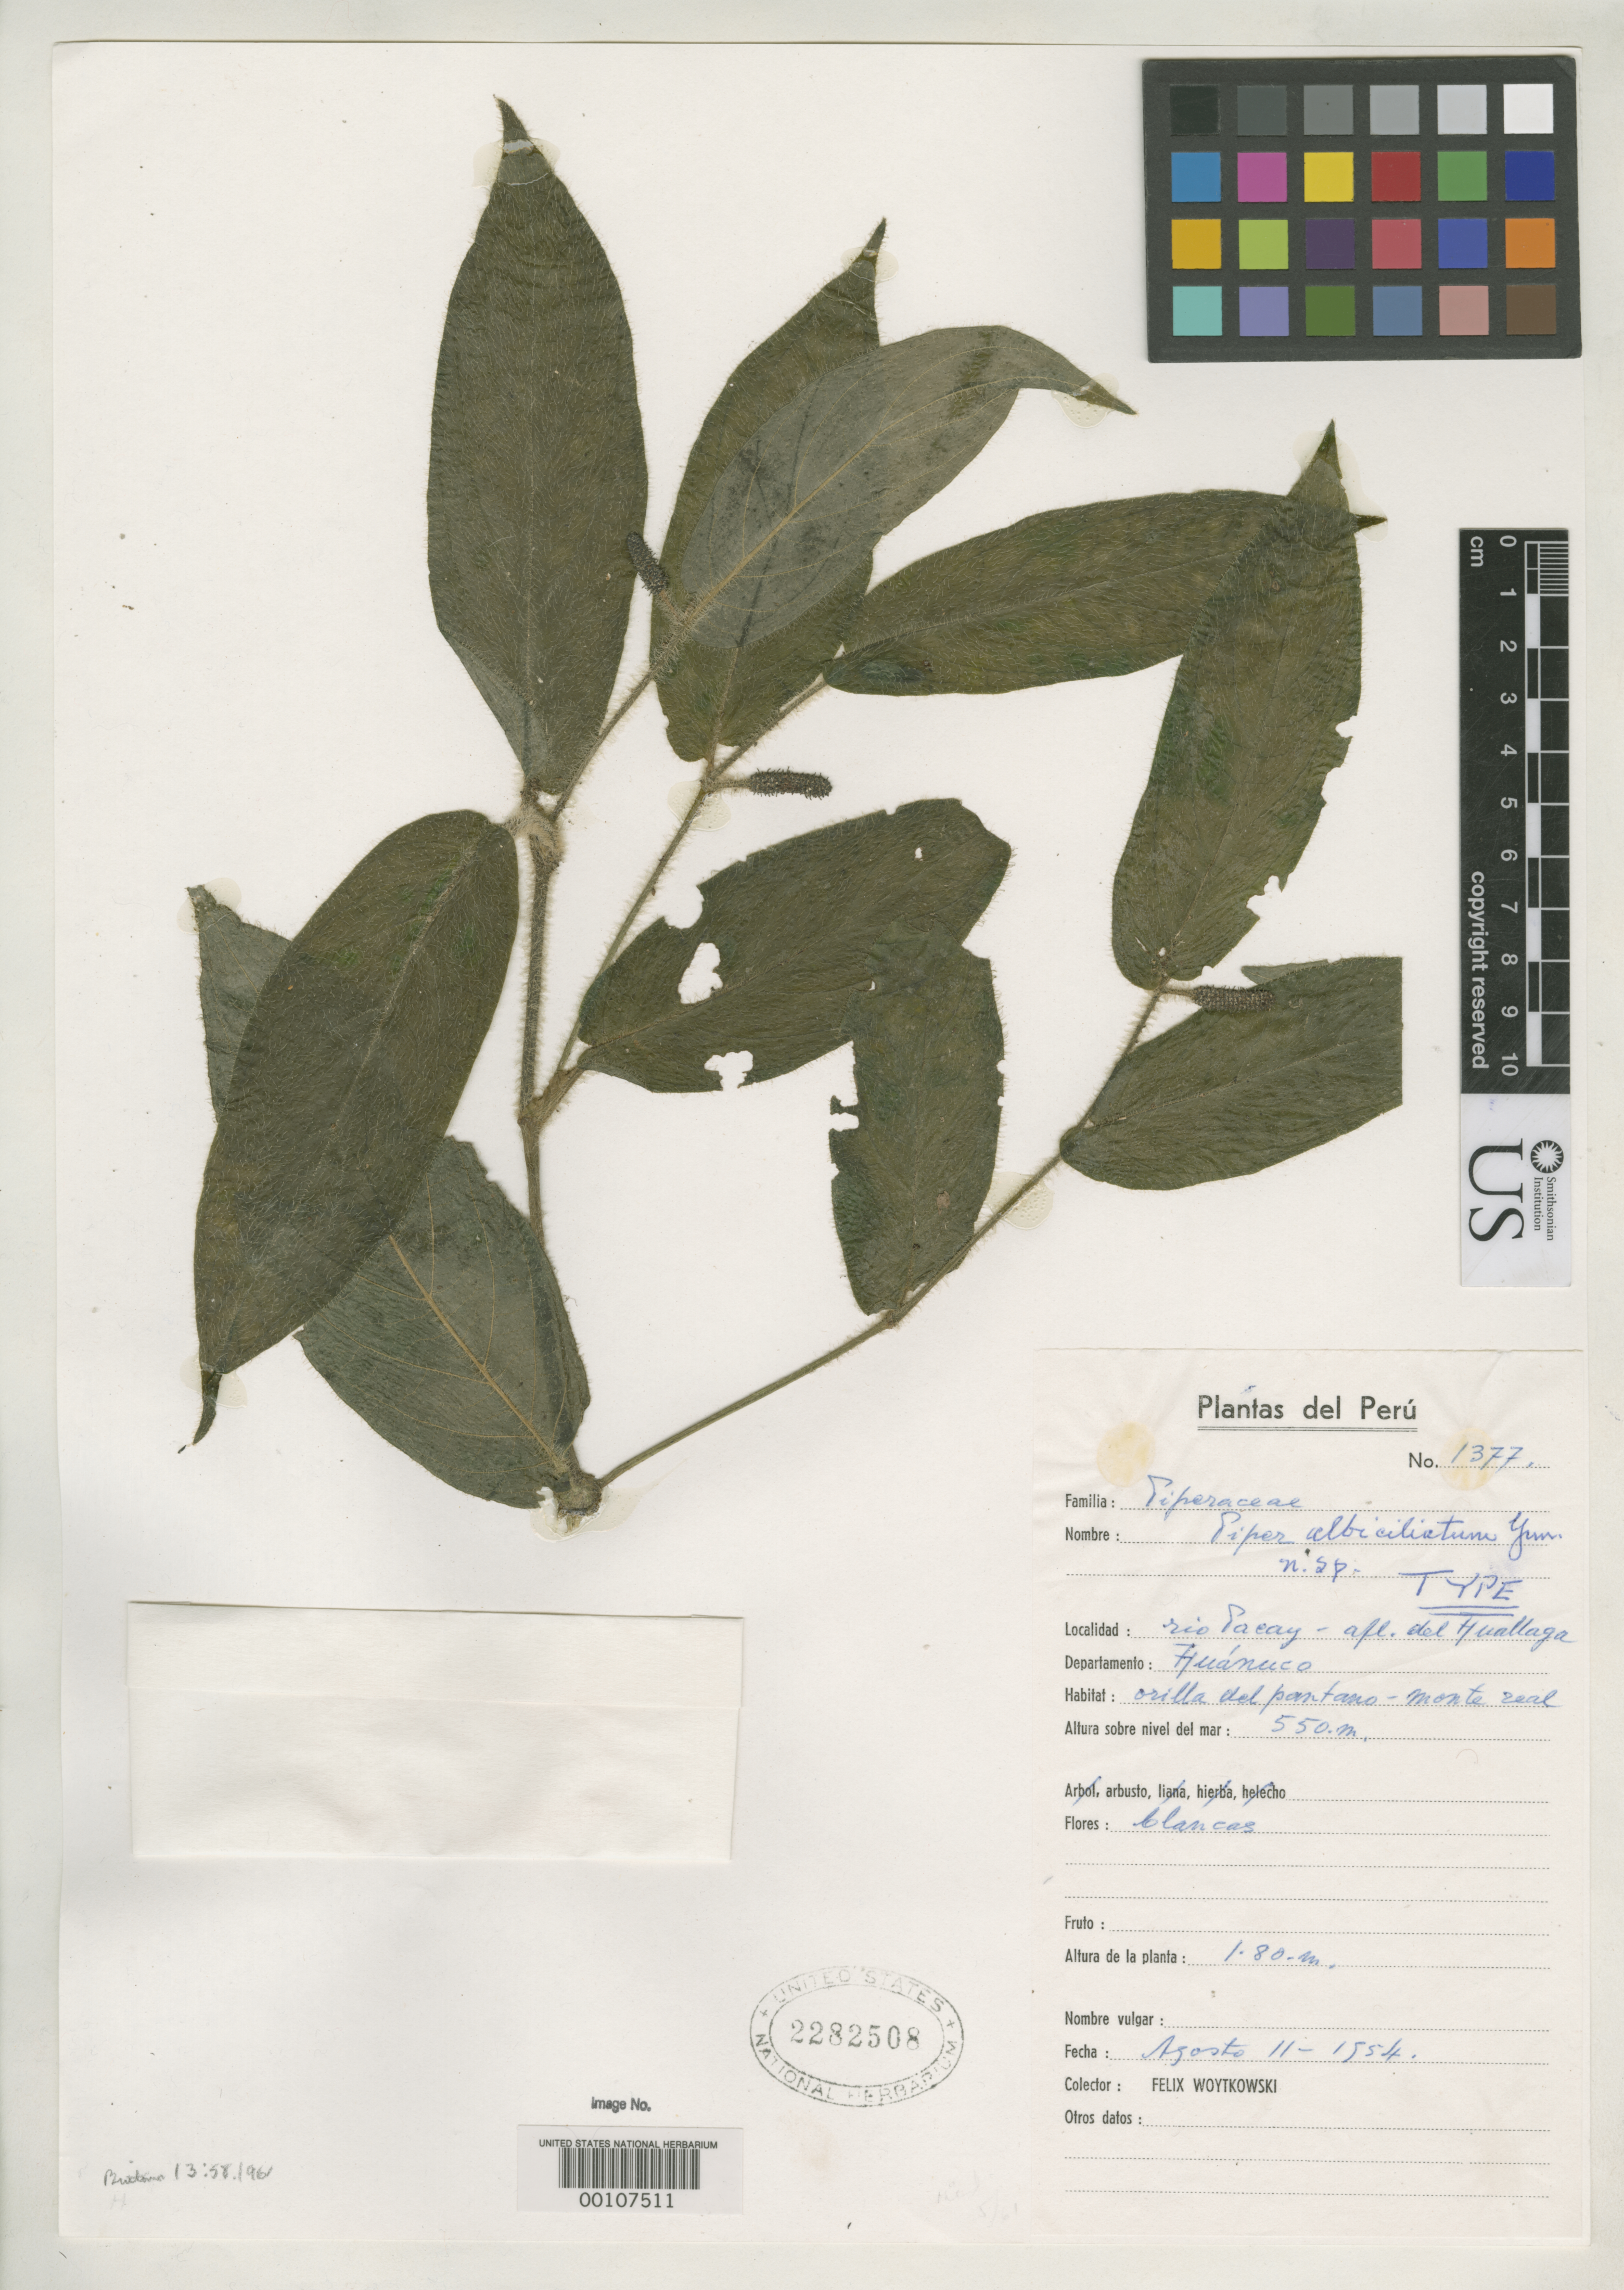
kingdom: Plantae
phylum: Tracheophyta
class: Magnoliopsida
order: Piperales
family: Piperaceae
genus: Piper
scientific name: Piper albiciliatum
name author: Yunck.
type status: Holotype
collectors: F. Woytkowski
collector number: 1377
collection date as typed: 11 Aug 1954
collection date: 1954-08-11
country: Peru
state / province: Huánuco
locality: Río Pacay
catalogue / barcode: US 2282508